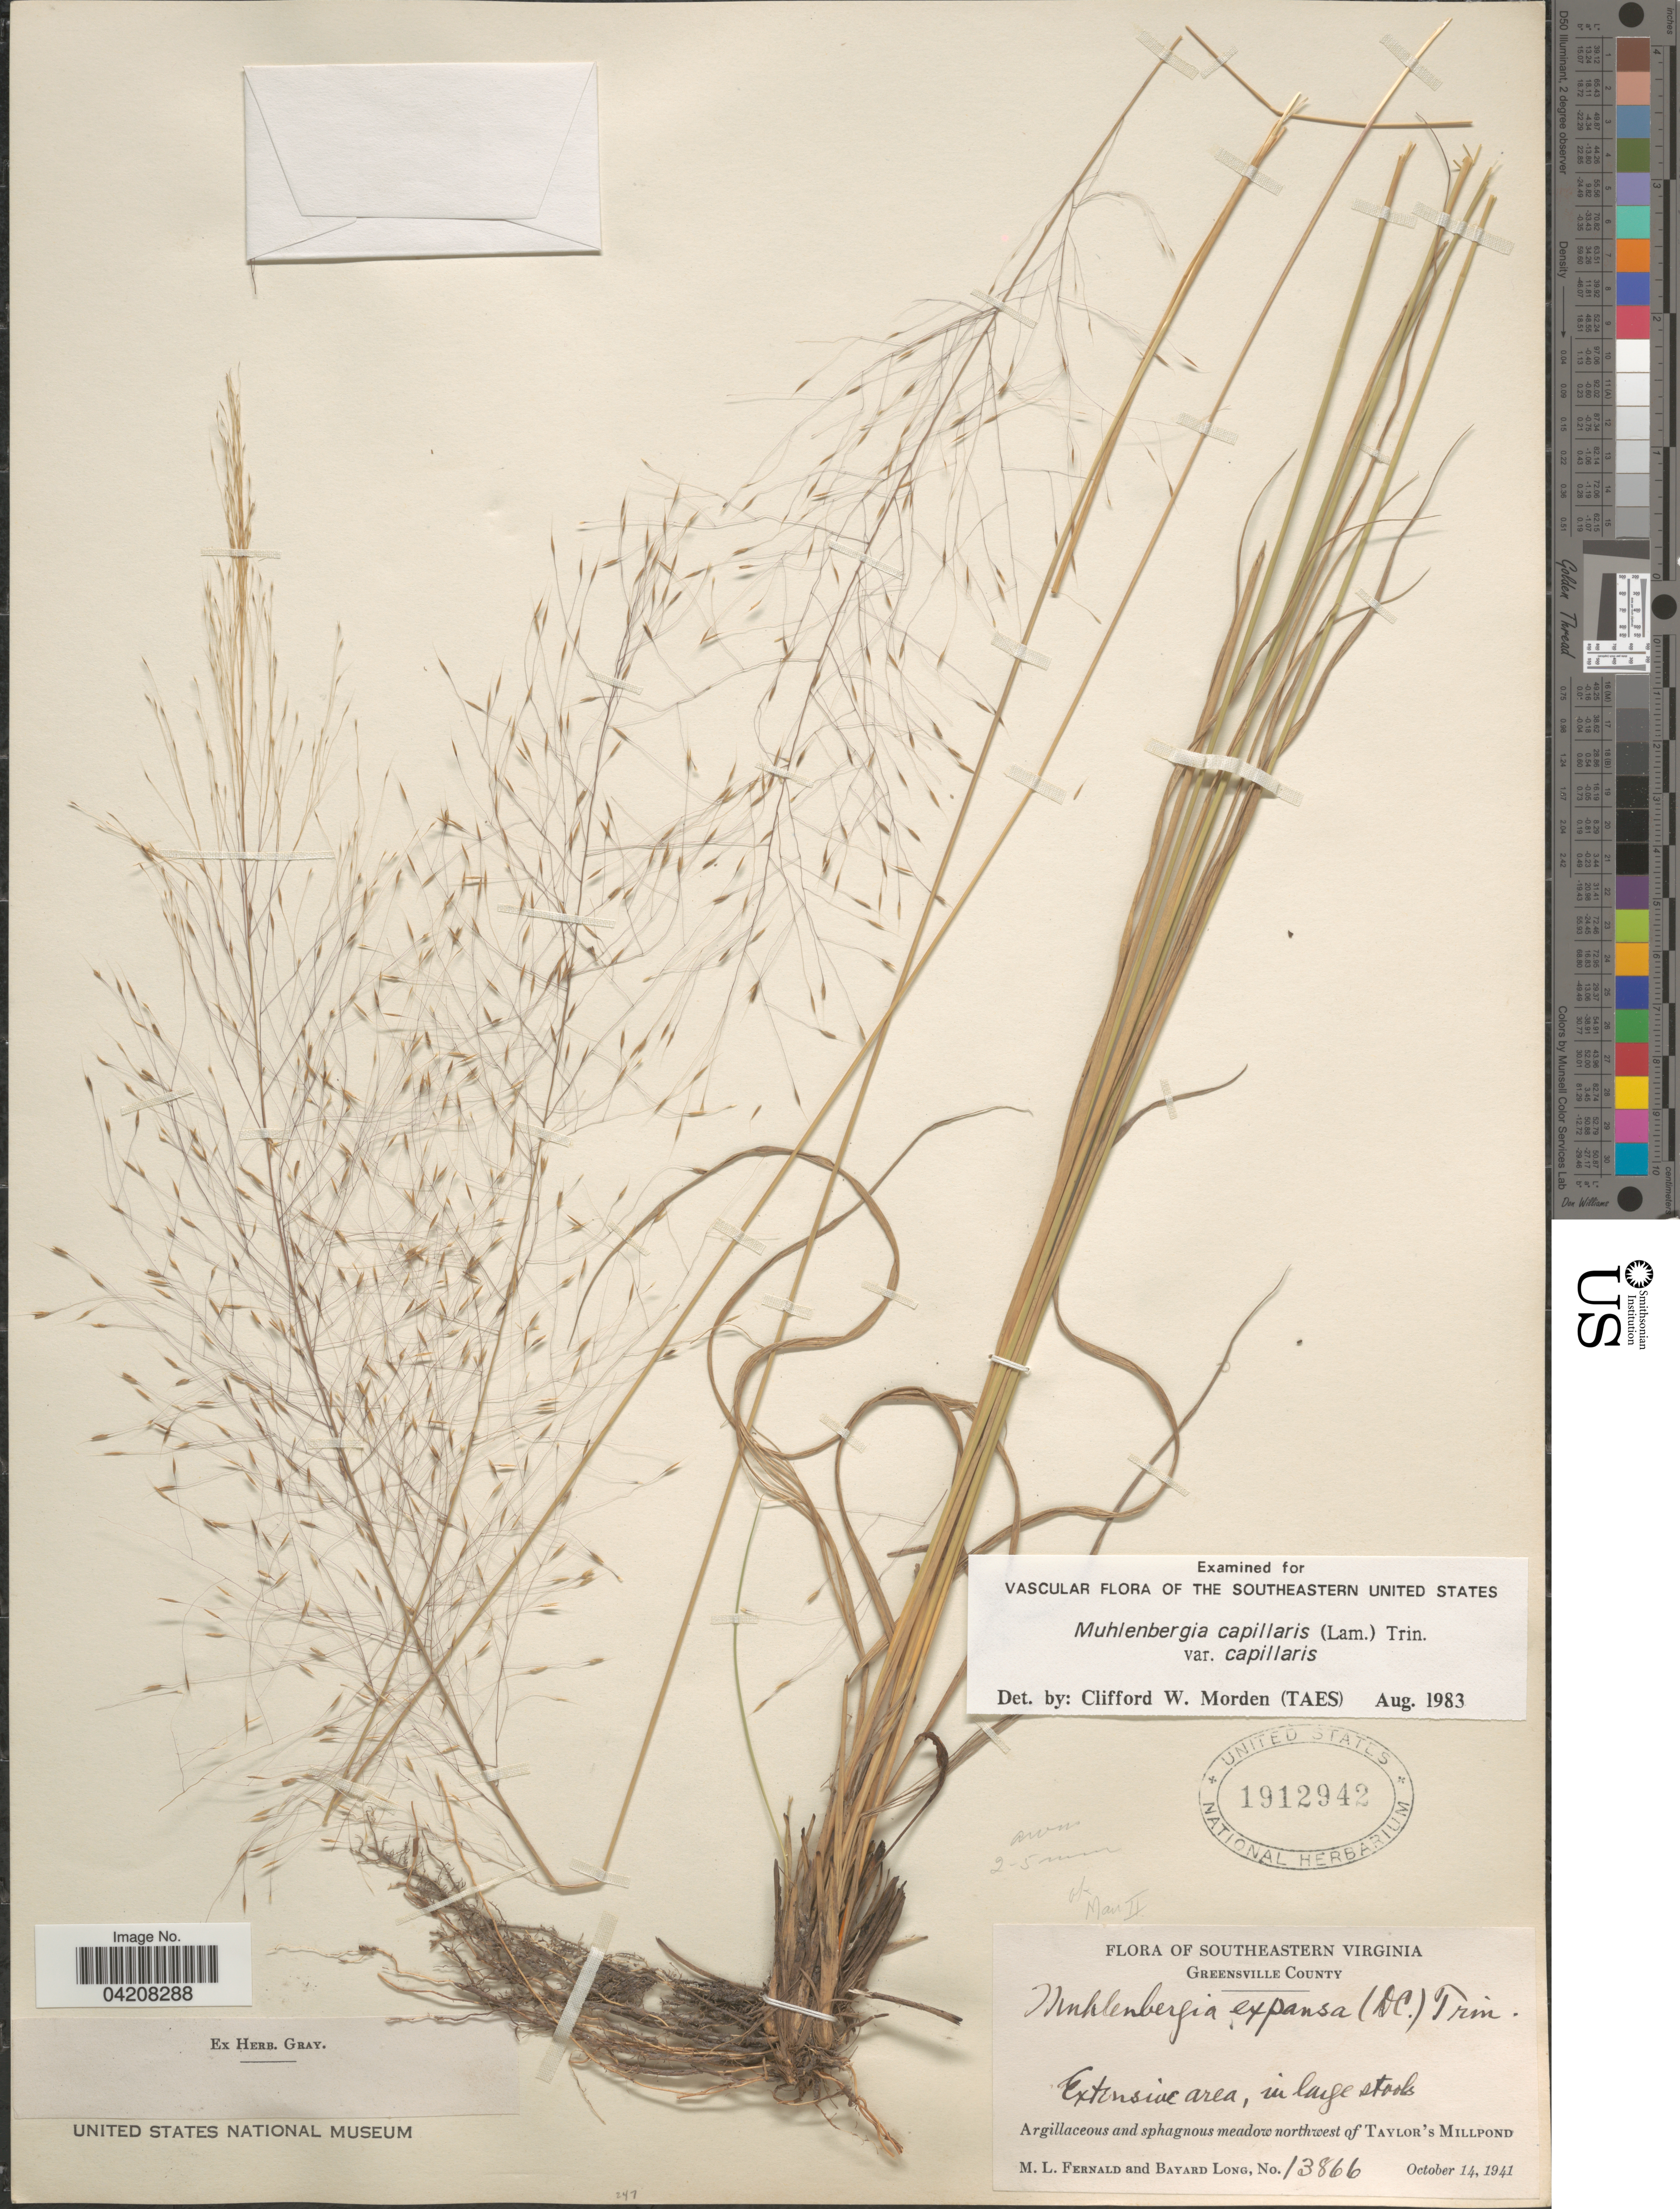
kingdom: Plantae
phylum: Tracheophyta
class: Liliopsida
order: Poales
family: Poaceae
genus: Muhlenbergia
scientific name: Muhlenbergia capillaris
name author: (Lam.) Trin.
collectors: M. L. Fernald & B. H. Long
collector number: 13866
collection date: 1941-10-14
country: United States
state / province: Virginia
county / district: Greensville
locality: Southeastern Virginia. Argillaceous and sphagnous meadow NW of Taylor's Millpond.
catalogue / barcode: US 1912942